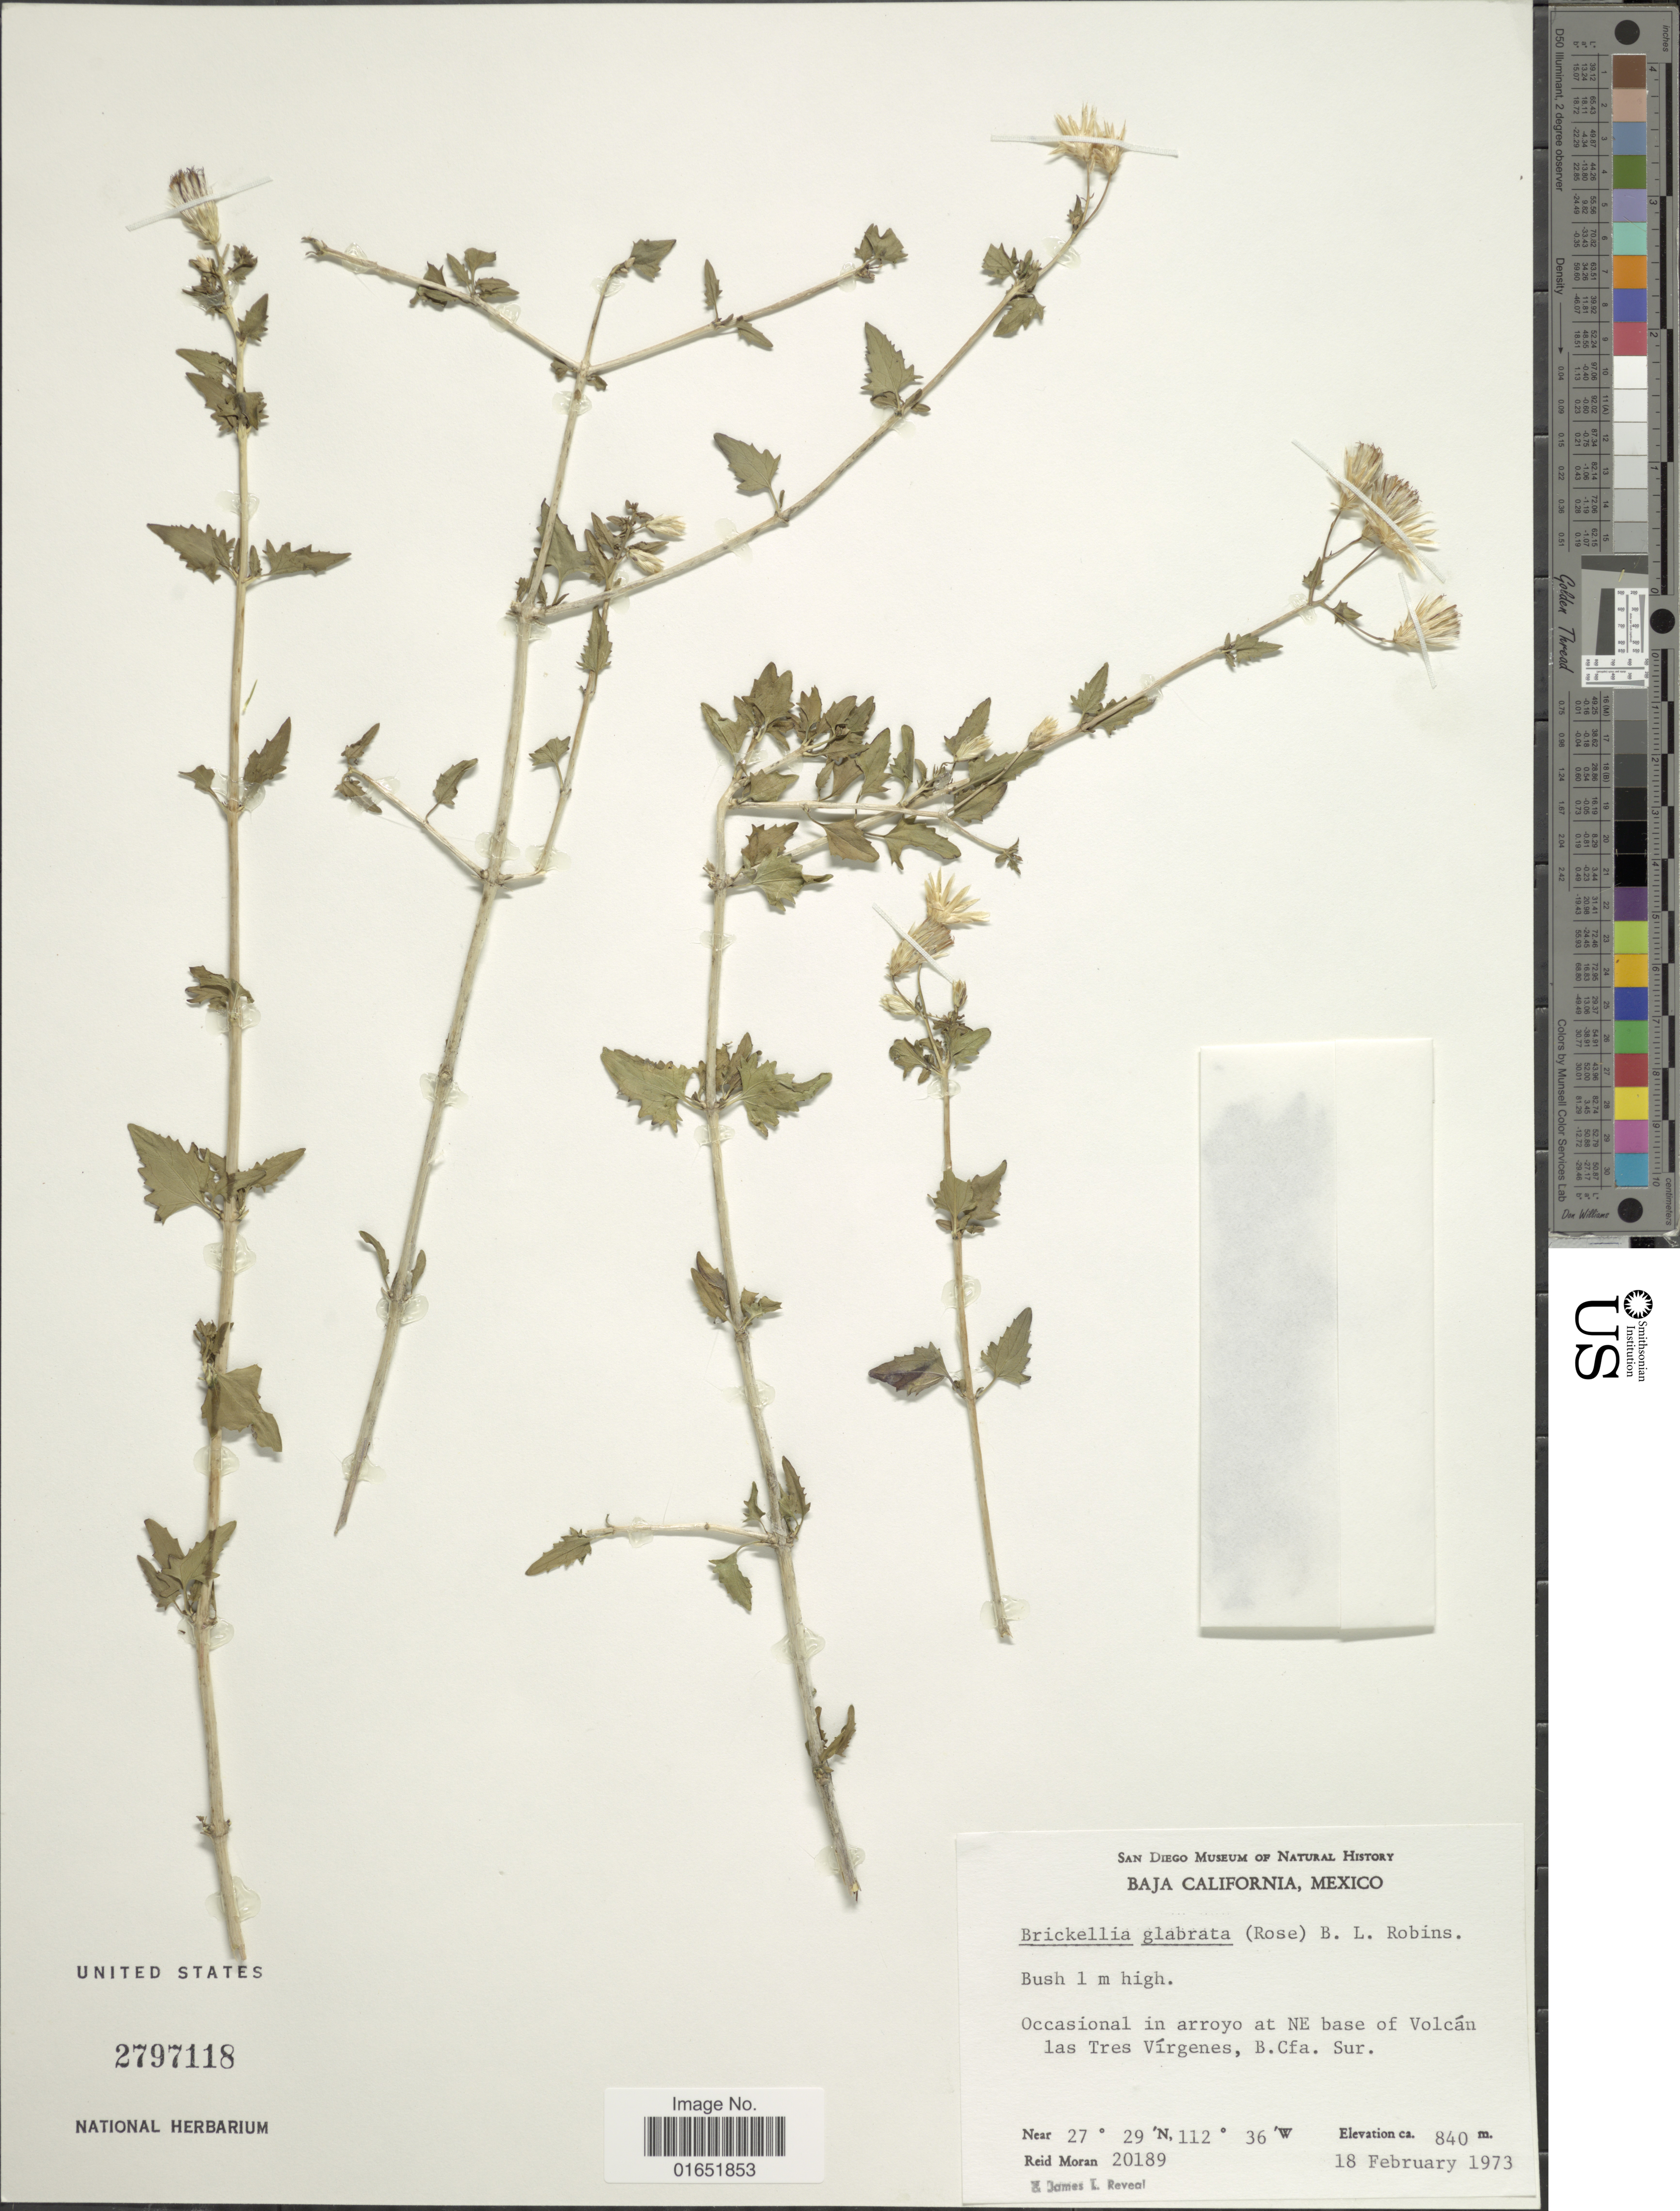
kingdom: Plantae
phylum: Tracheophyta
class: Magnoliopsida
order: Asterales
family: Asteraceae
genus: Brickellia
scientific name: Brickellia glabrata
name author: (Rose) B.L. Rob.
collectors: R. V. Moran & J. L. Reveal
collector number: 20189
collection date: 1973-02-18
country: Mexico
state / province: Baja California Sur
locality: Occasional in arroyo at NE base of Volcán las Tres Vírgenes, B. Cfa. Sur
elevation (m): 840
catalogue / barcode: US 2797118